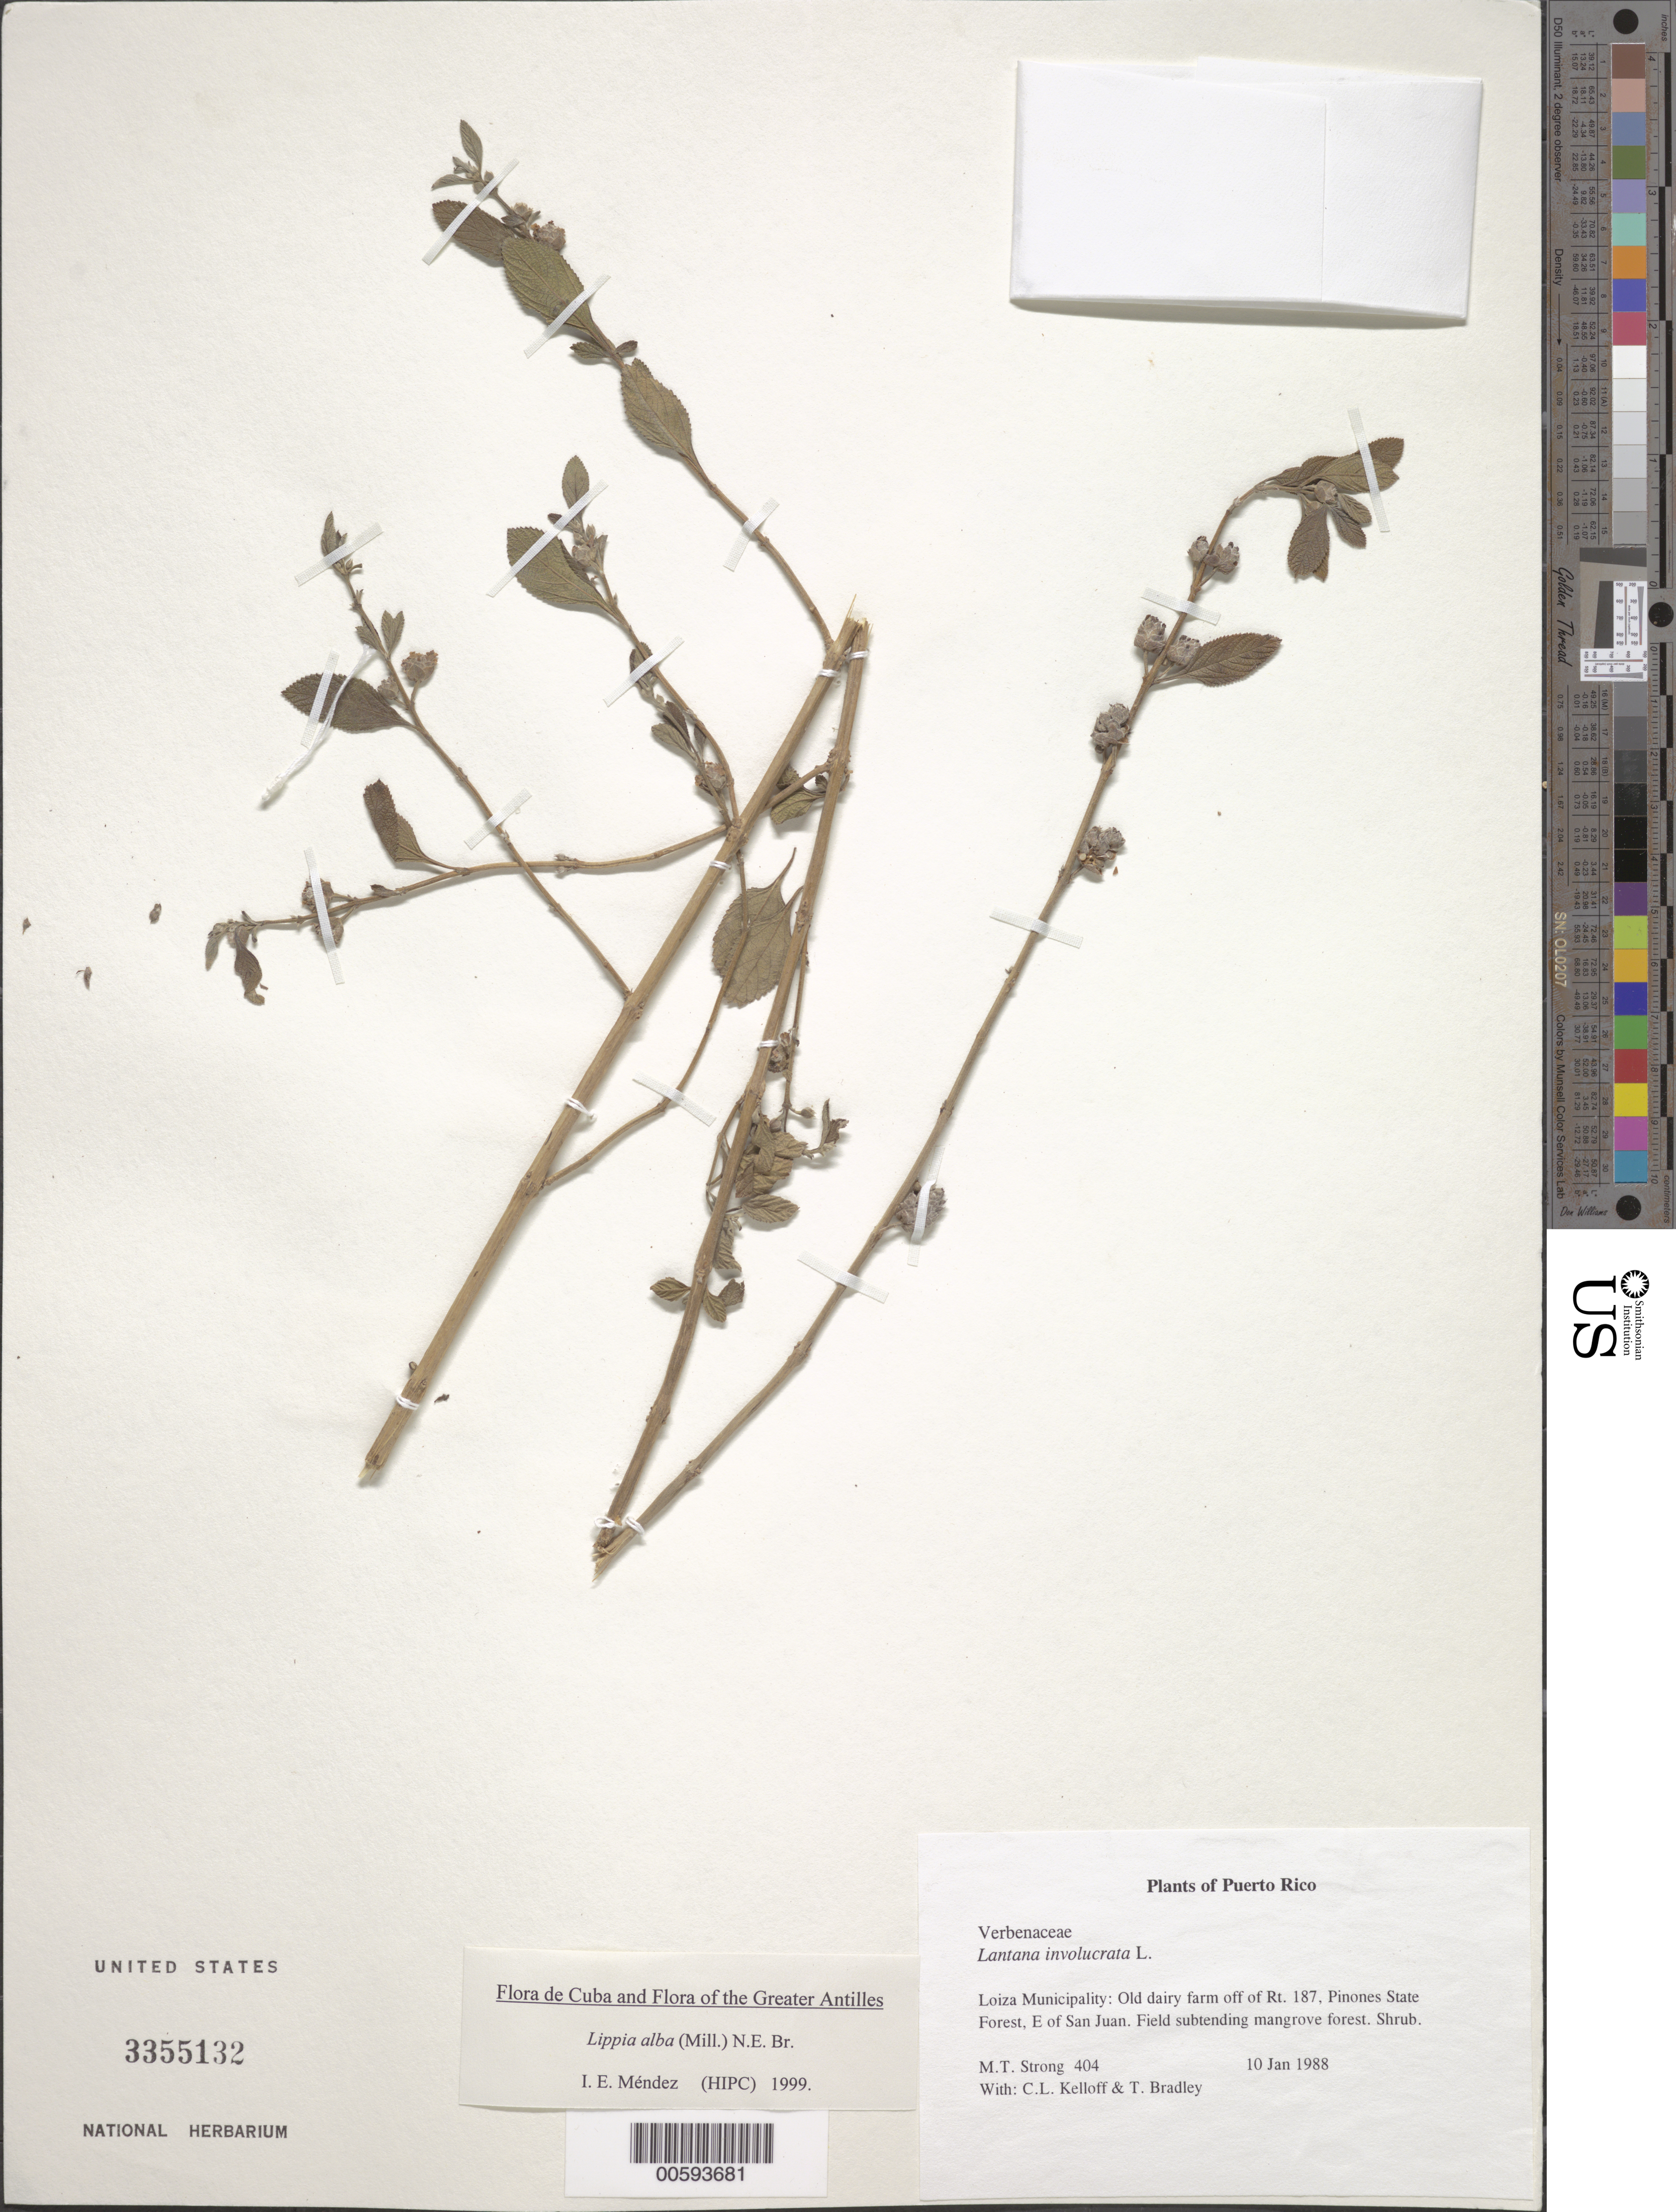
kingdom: Plantae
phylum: Tracheophyta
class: Magnoliopsida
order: Lamiales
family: Verbenaceae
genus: Lantana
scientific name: Lantana involucrata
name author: L.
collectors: M. T. Strong, C. L. Kelloff & T. Bradley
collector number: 404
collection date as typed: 10 Jan 1988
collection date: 1988-01-10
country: Puerto Rico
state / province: Loíza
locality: Loiza Municipality: Old dairy farm off of Rt. 187, Pinones State Forest, E of San Juan.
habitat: Field subtending mangrove forest.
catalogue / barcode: US 3355132